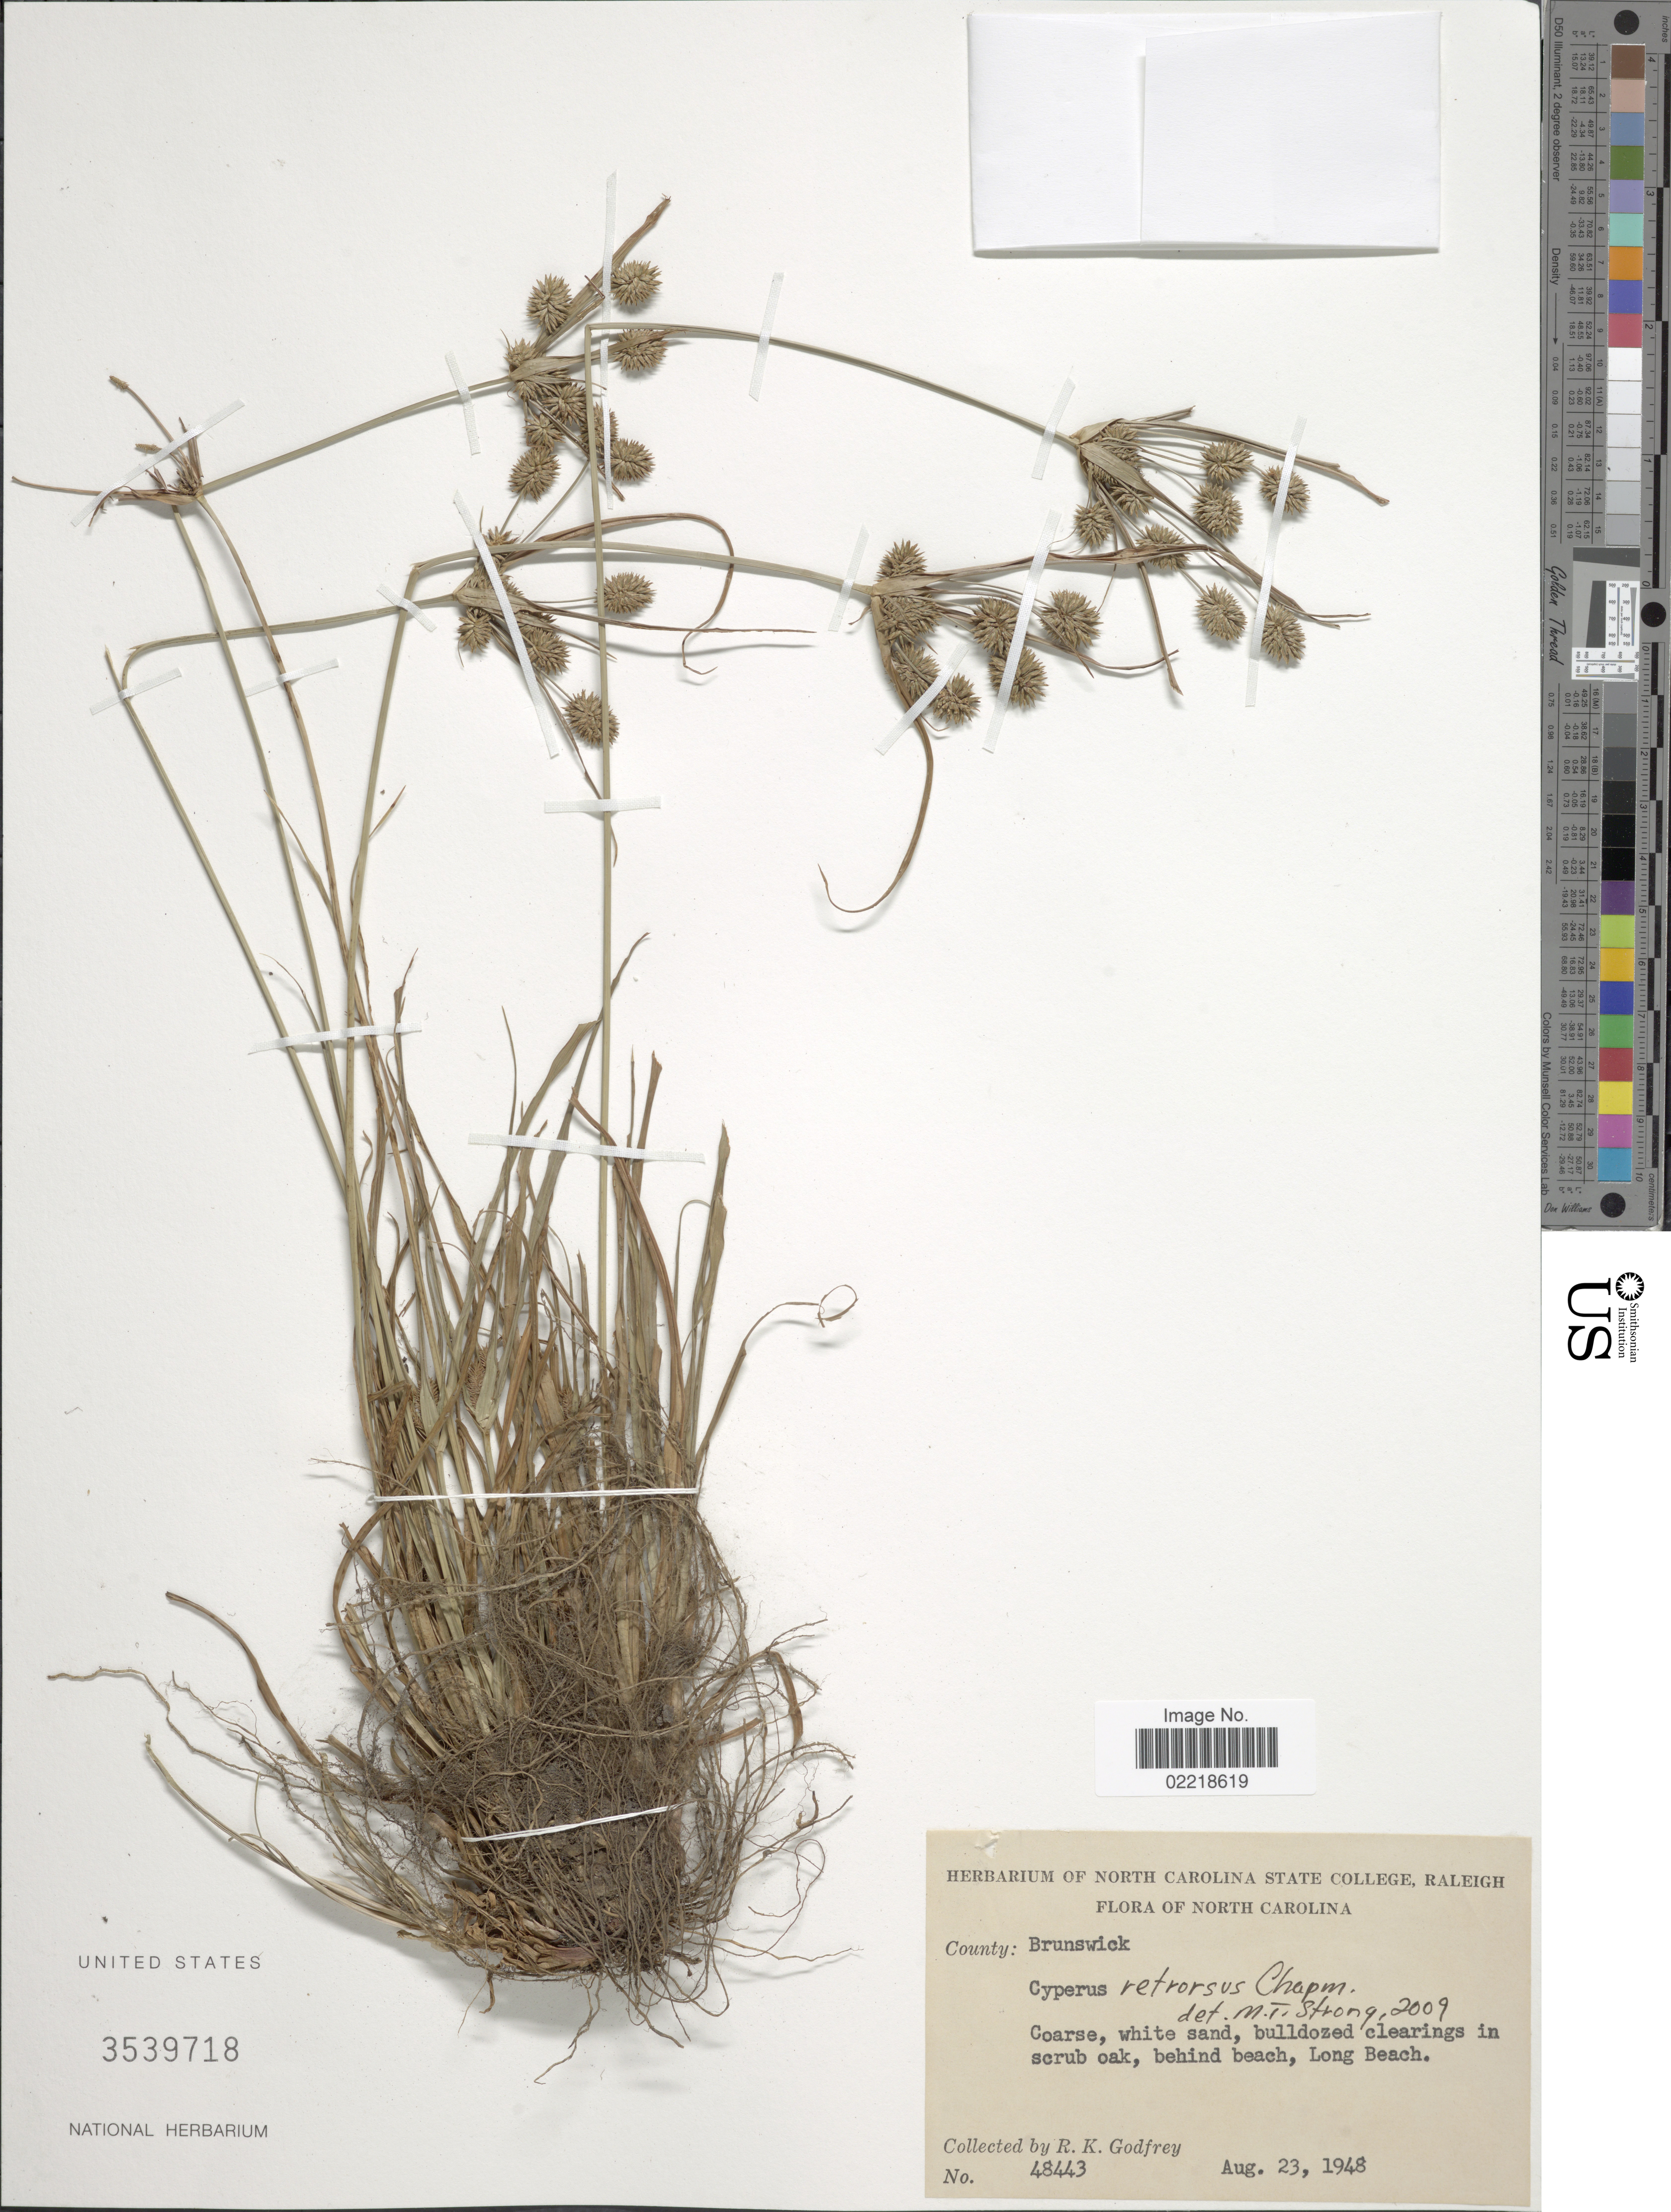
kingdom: Plantae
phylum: Tracheophyta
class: Liliopsida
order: Poales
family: Cyperaceae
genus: Cyperus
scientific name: Cyperus retrorsus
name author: Chapm.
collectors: R. K. Godfrey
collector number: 48443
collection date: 1948-08-23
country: United States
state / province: North Carolina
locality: Coarse, white sand, bulldozed clearings in srub oak, behind beach, Long Beach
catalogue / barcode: US 3539718